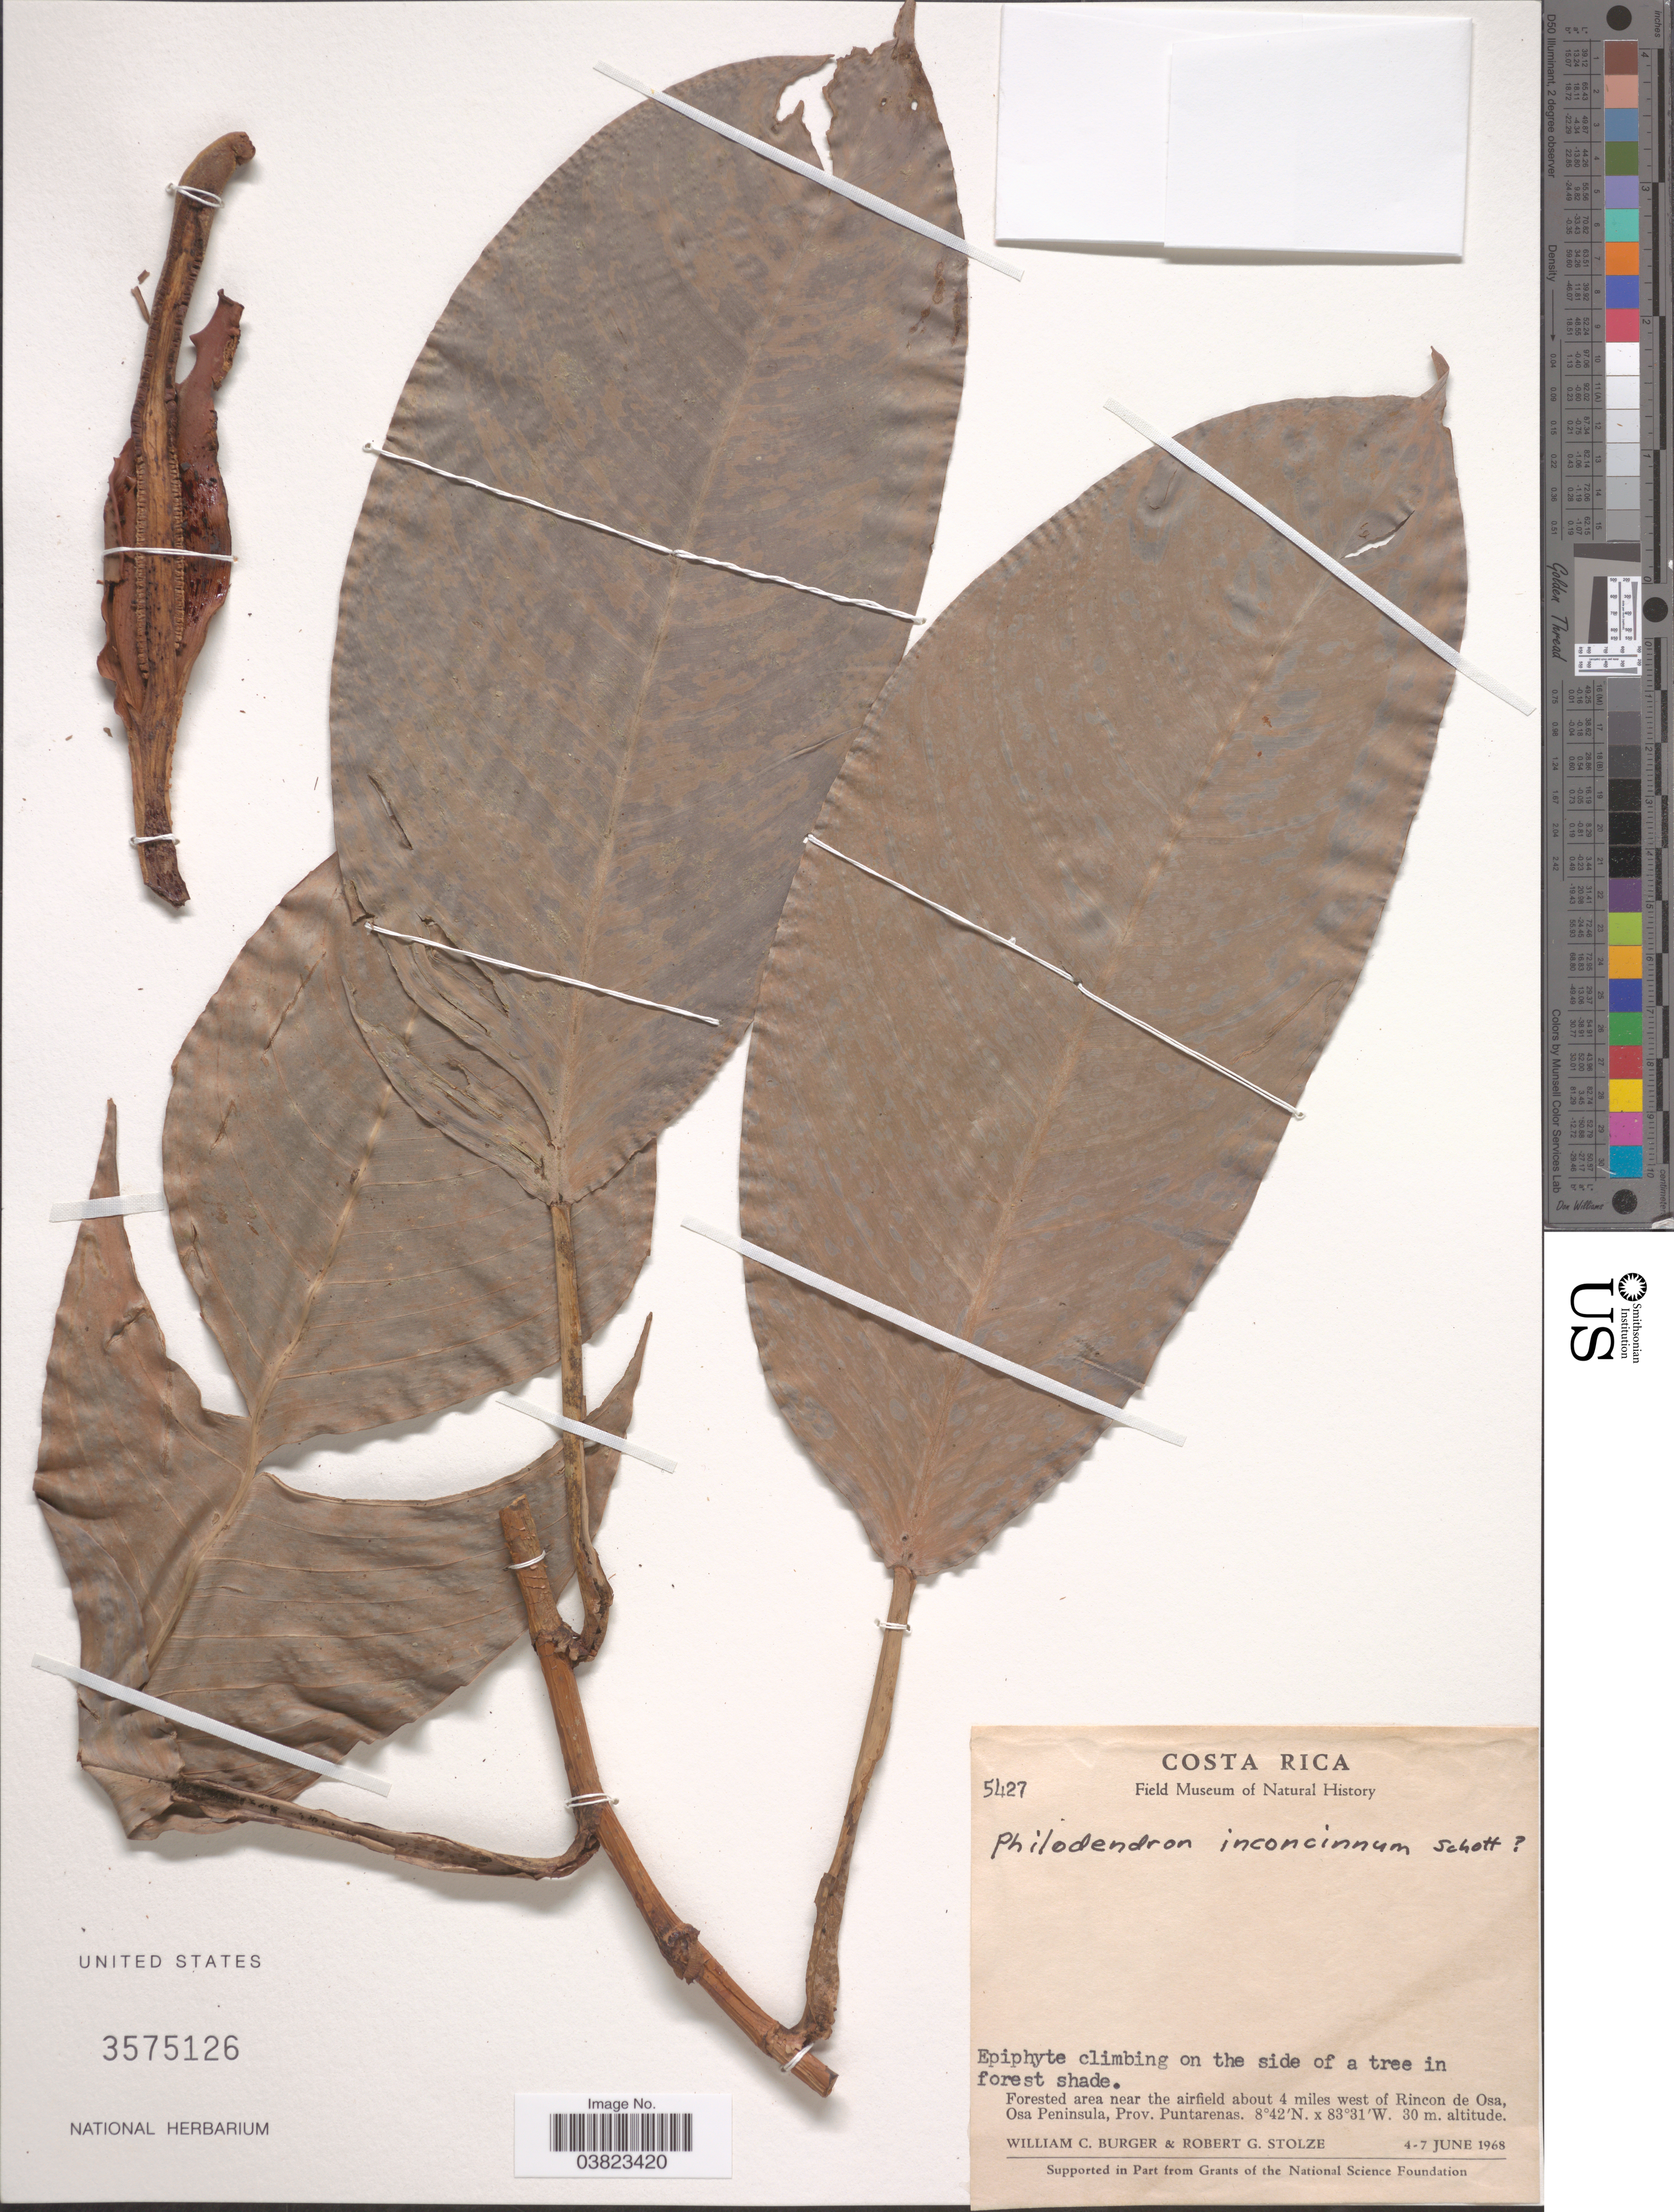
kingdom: Plantae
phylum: Tracheophyta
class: Liliopsida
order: Alismatales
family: Araceae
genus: Philodendron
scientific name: Philodendron immixtum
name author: Croat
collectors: W. Burger & R. G. Stolze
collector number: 5427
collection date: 1968-06-04/1968-06-07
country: Costa Rica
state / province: Puntarenas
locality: Forested area near the airfield about 4 miles west of Rincon de Osa, Osa Peninsula.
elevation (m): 30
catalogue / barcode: US 3575126